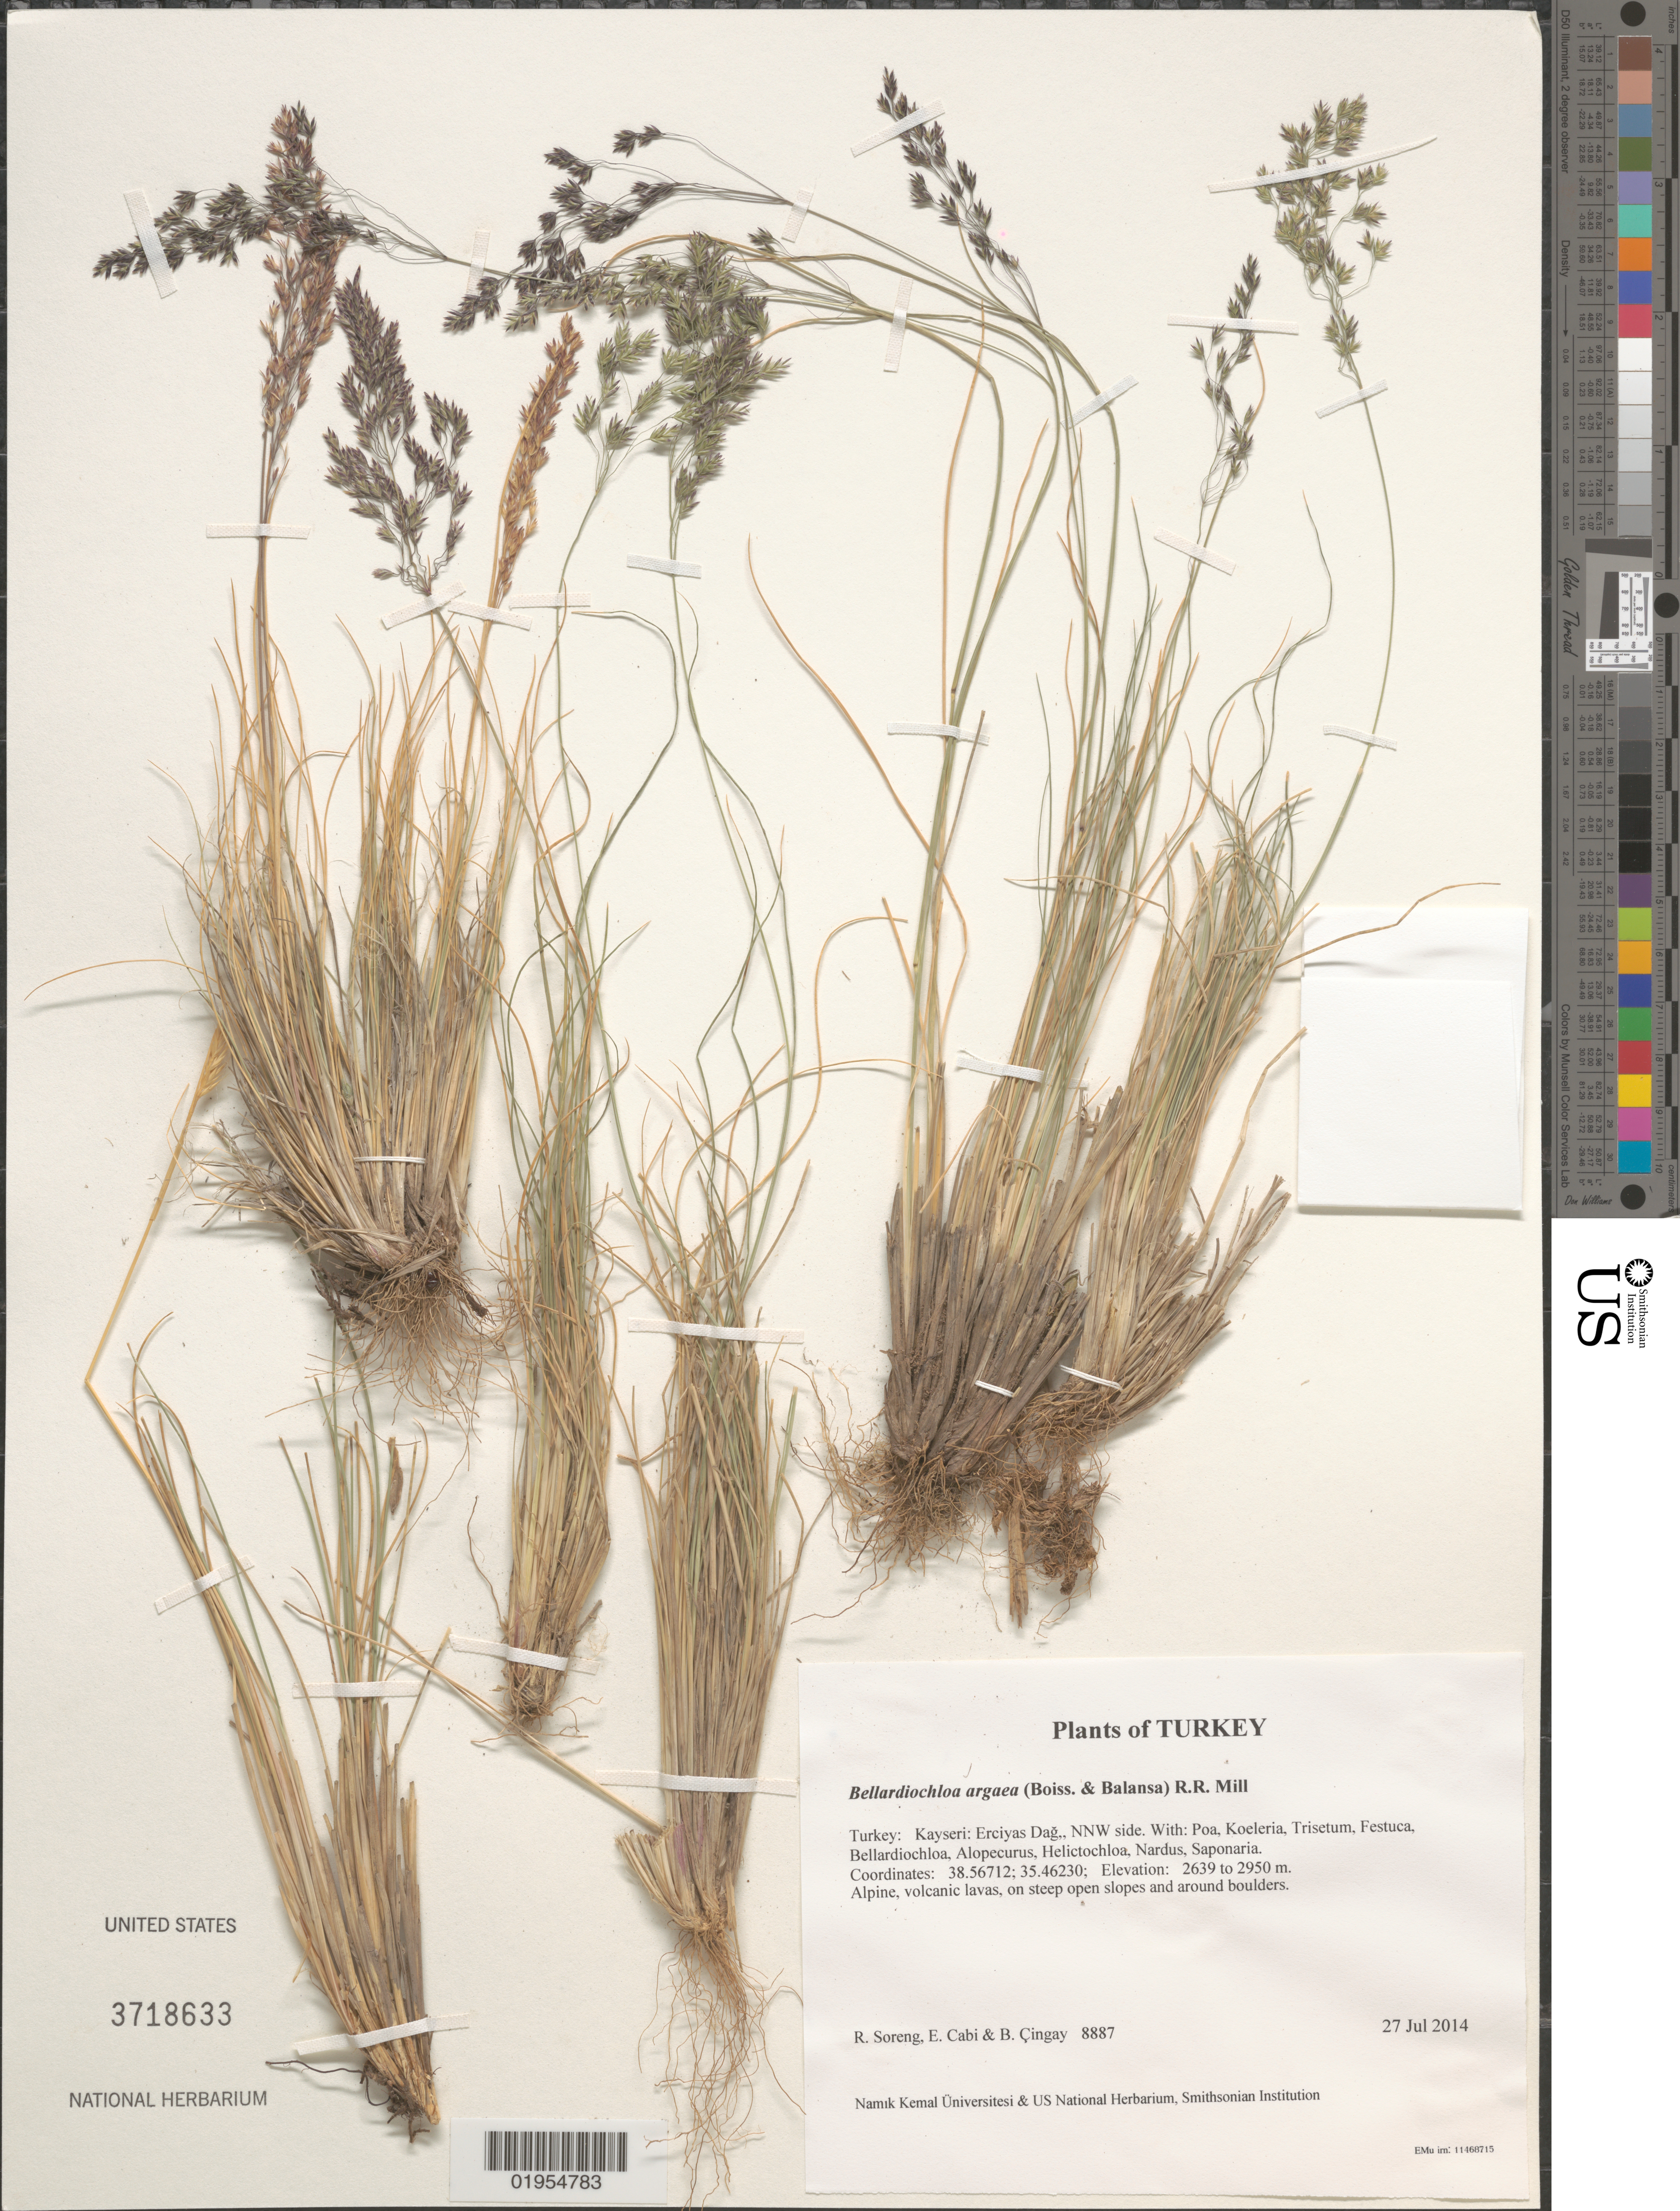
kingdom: Plantae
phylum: Tracheophyta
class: Liliopsida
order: Poales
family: Poaceae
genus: Bellardiochloa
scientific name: Bellardiochloa argaea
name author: (Boiss. & Balansa) R.R. Mill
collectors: R. J. Soreng, E. Cabi & B. Çıngay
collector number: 8887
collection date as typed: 27 Jul 2014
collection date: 2014-07-27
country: Turkey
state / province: Kayseri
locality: Erciyas Dag,, NNW side,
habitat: Alpine, volcanic lavas, on steep open slopes and around boulders,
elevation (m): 2639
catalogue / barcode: US 3718633